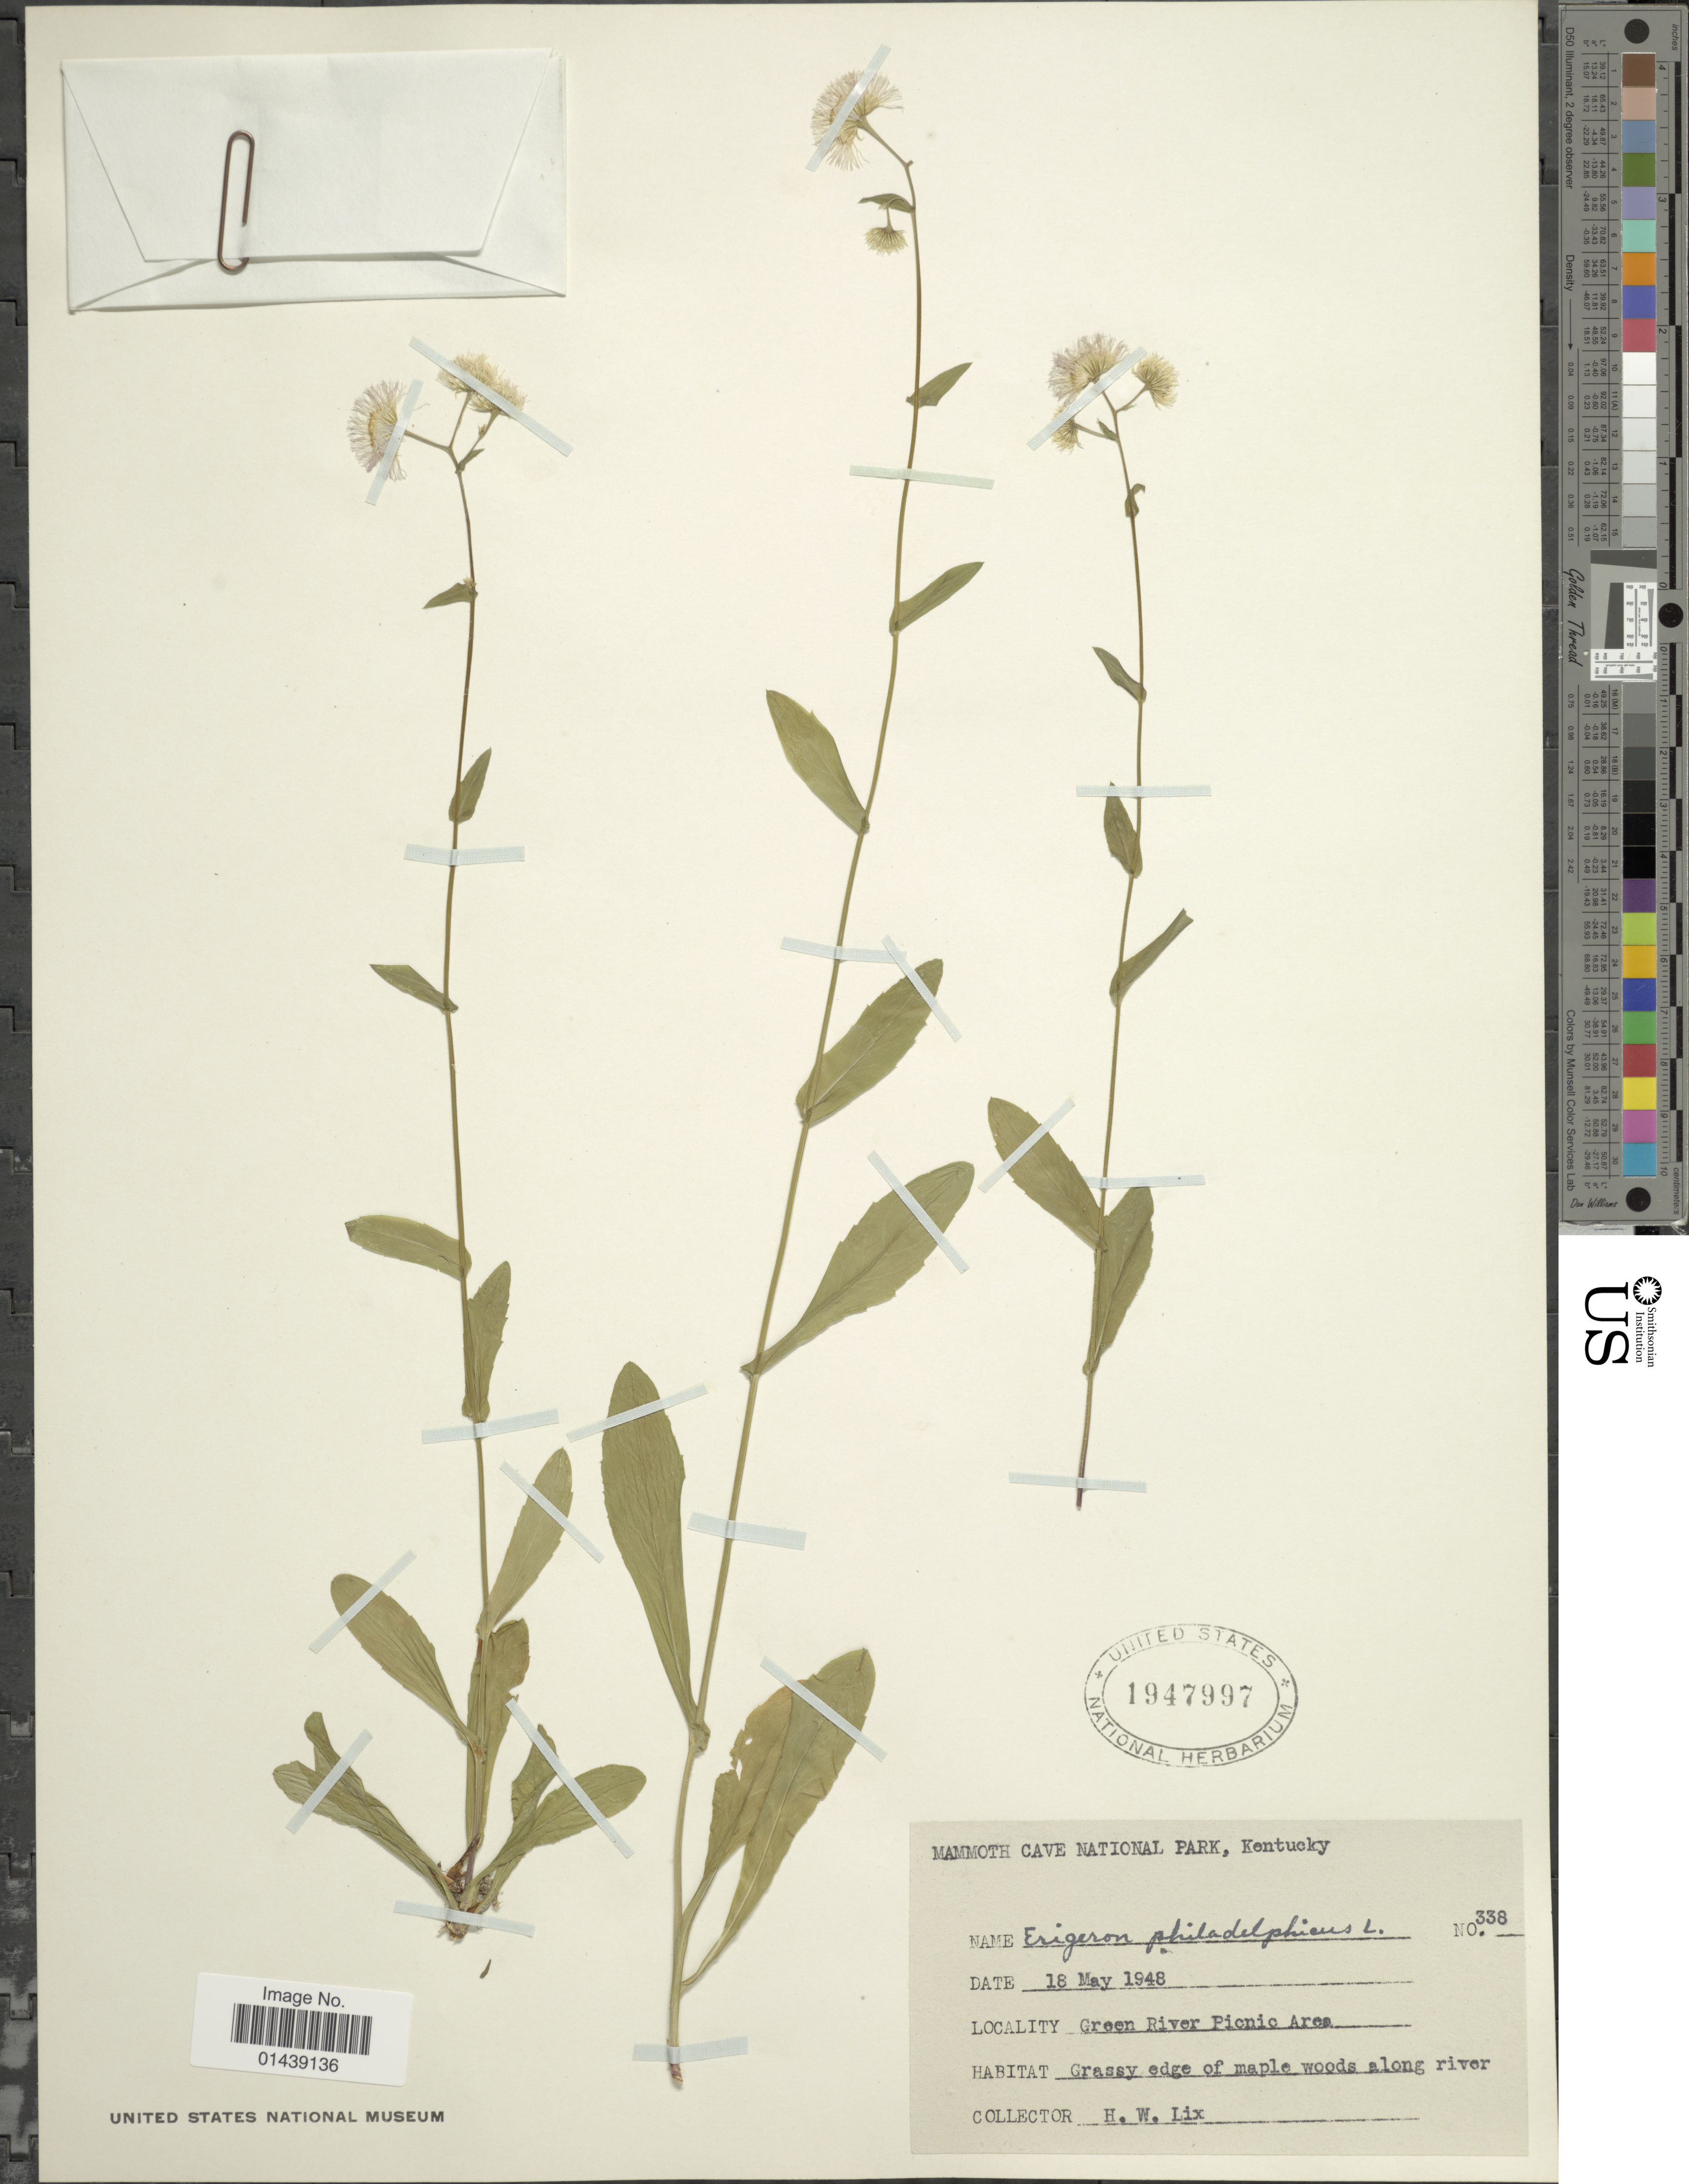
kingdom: Plantae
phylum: Tracheophyta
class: Magnoliopsida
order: Asterales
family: Asteraceae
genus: Erigeron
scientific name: Erigeron philadelphicus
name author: L.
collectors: H. W. Lix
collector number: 338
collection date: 1948-05-18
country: United States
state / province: Kentucky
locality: Mammoth Cave National Park. Green River Picnic Area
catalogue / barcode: US 1947997